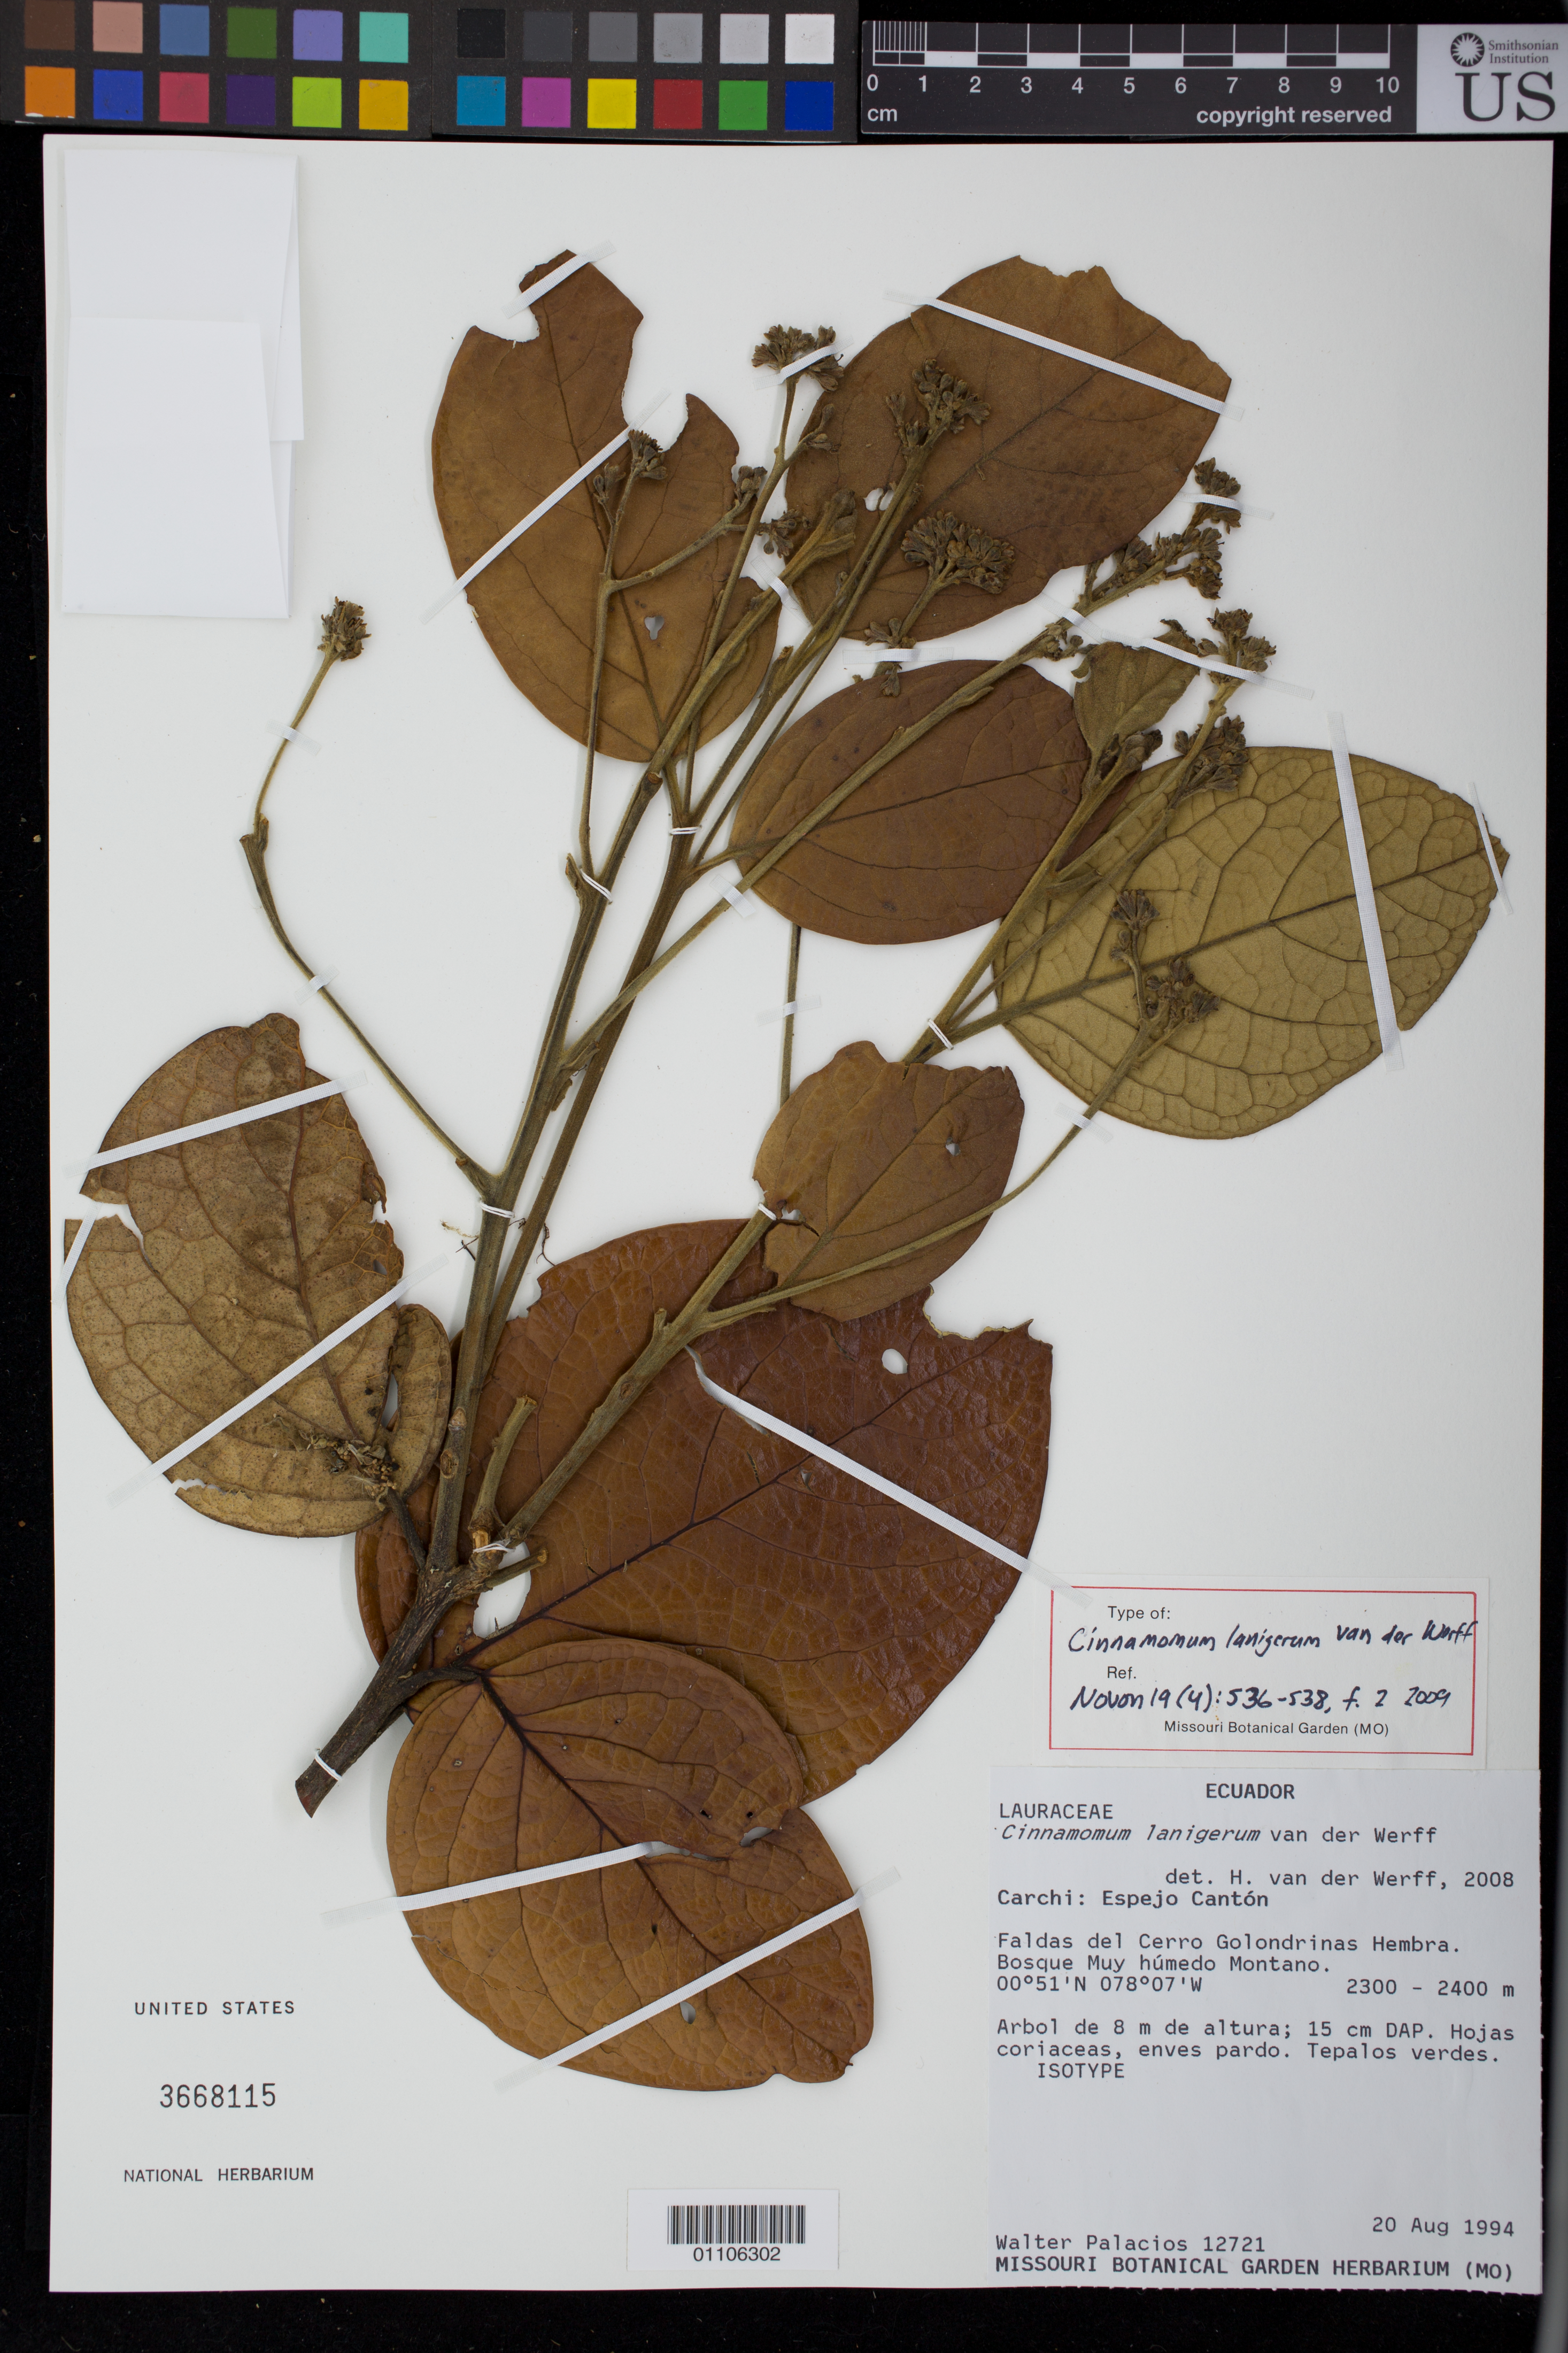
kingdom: Plantae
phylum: Tracheophyta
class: Magnoliopsida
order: Laurales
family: Lauraceae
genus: Cinnamomum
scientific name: Cinnamomum lanigerum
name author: van der Werff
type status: Isotype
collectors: W. Palacios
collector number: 12721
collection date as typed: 20 Aug 1994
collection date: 1994-08-20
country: Ecuador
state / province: Carchi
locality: Carchi: Espejo Cantón. Faldas del Cerro Golondrinas Hembra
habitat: Bosque muy humedo montano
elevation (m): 2300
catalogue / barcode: US 3668115